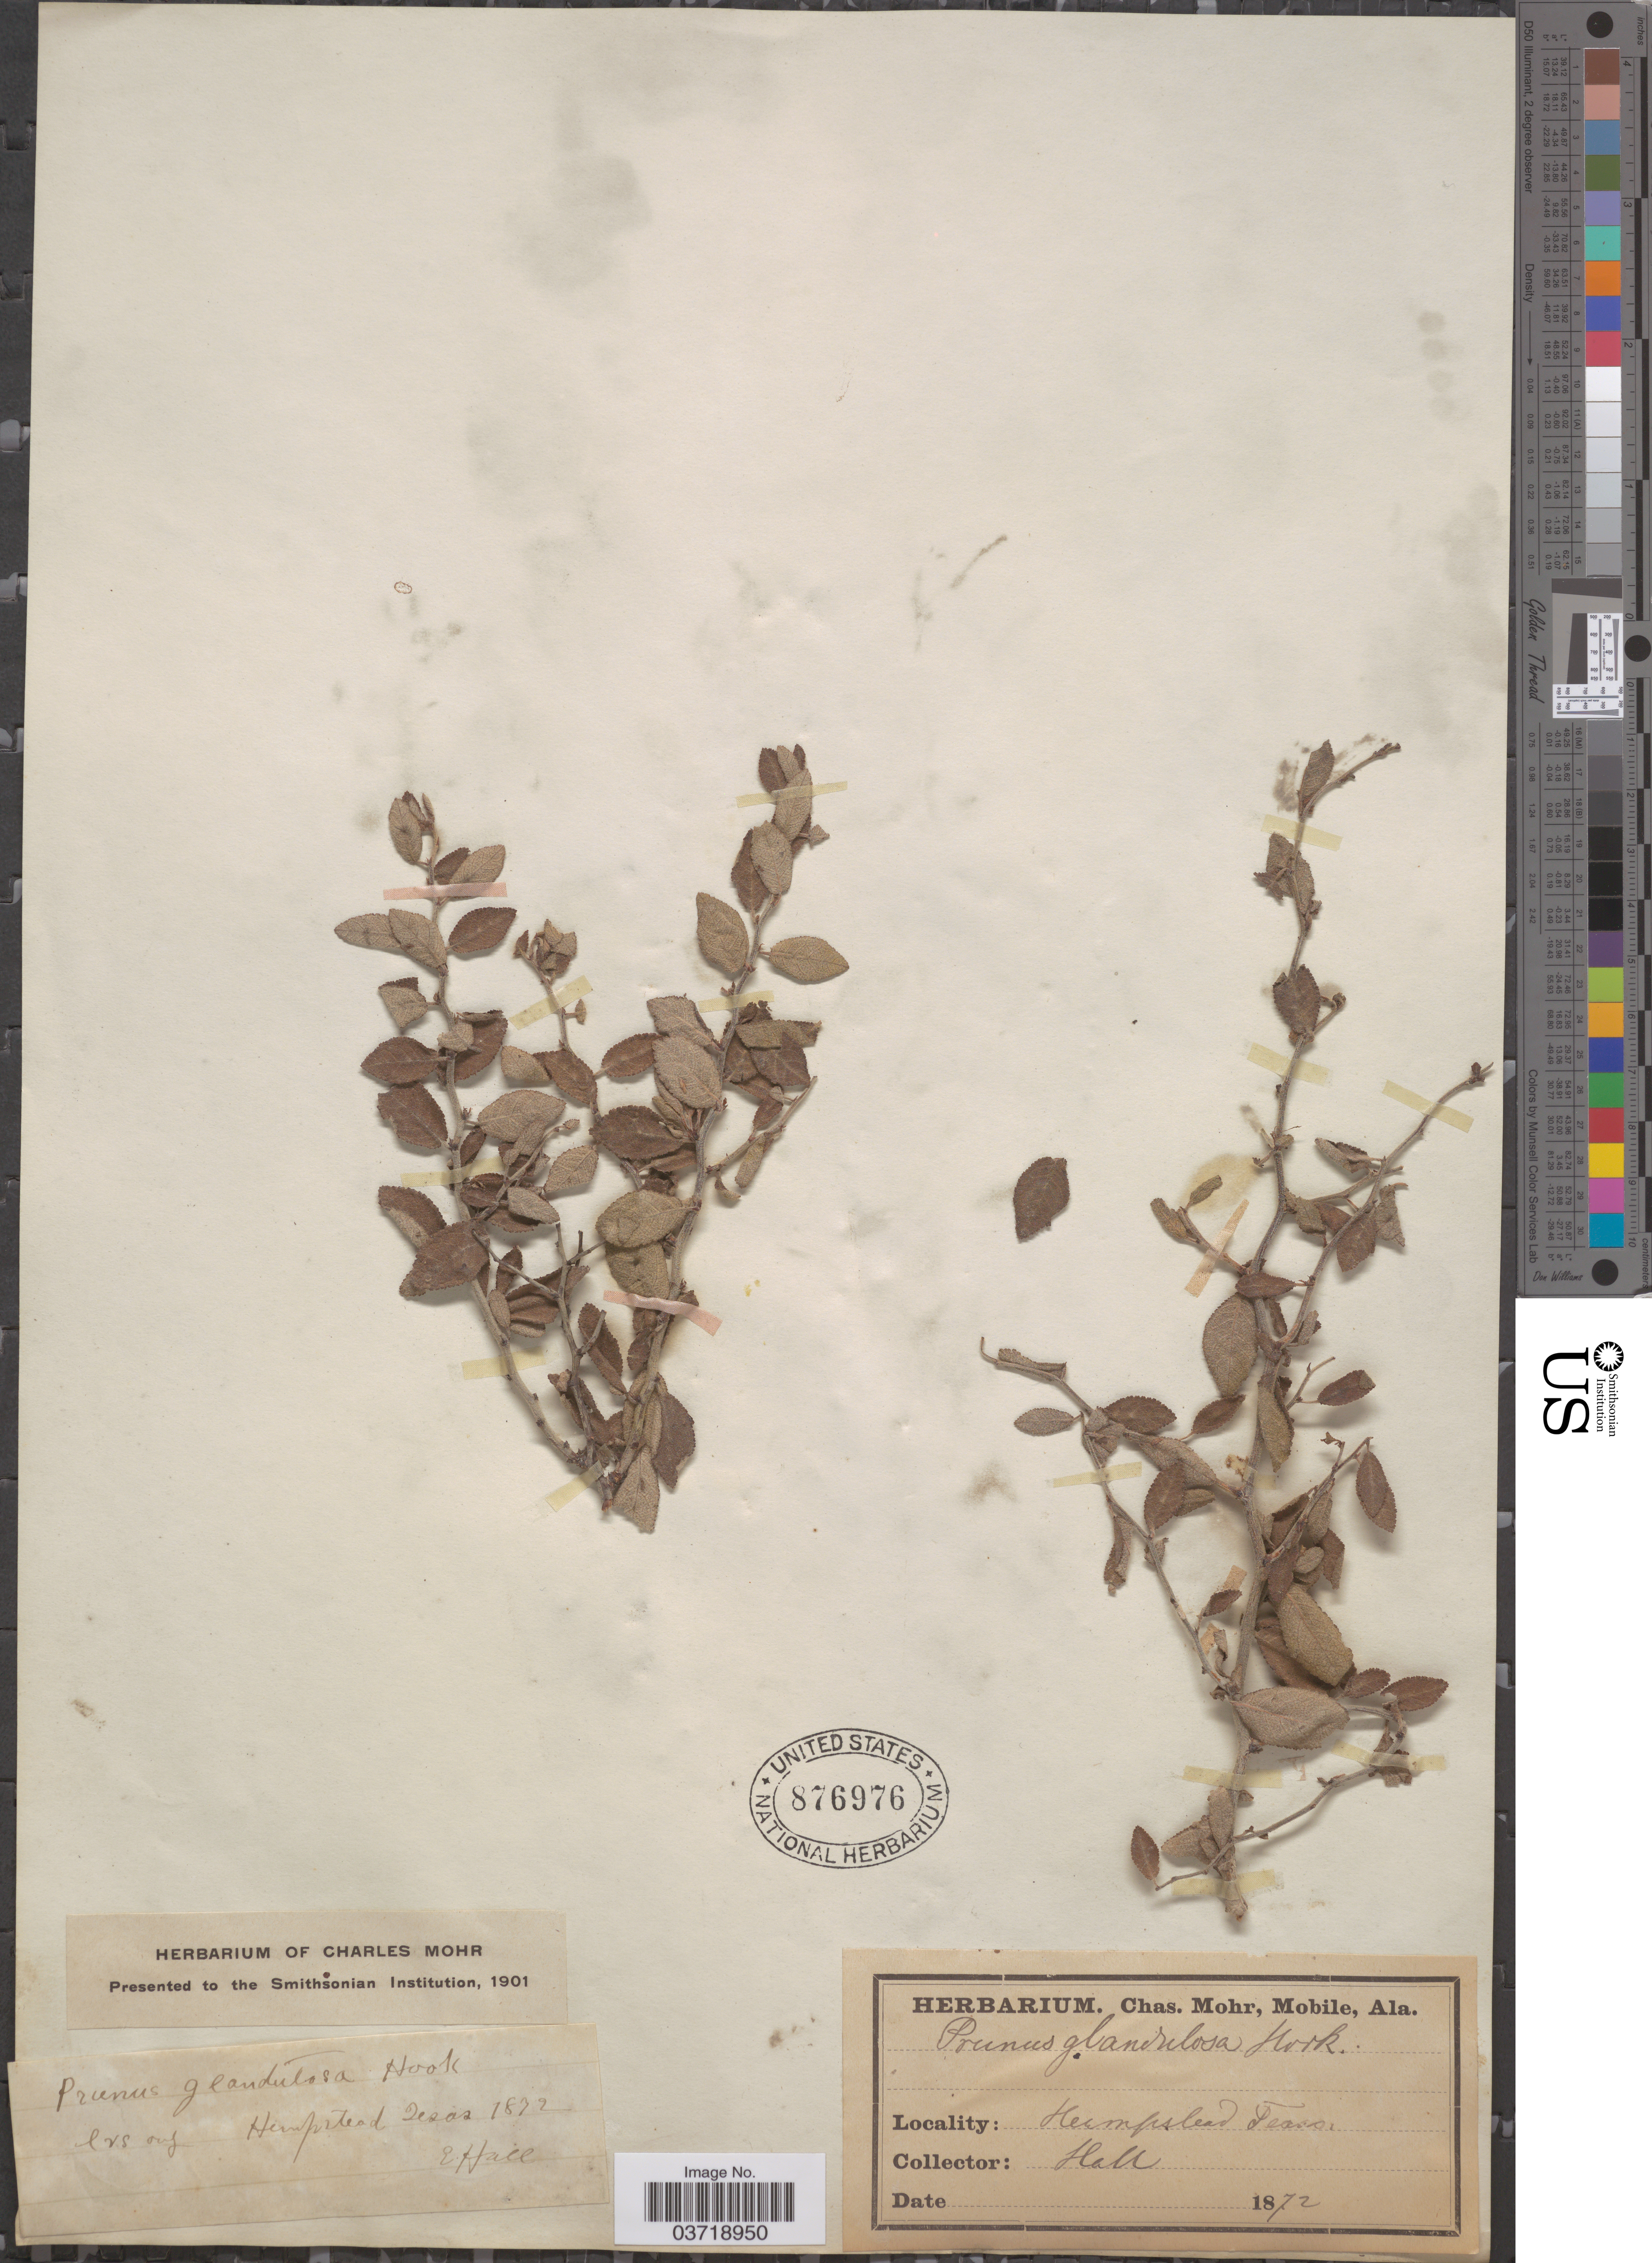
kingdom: Plantae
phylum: Tracheophyta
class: Magnoliopsida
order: Rosales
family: Rosaceae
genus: Prunus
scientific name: Prunus texana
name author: D. Dietr.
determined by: Strong, M. T., (US), Smithsonian Institution - National Museum of Natural History (UNITED STATES)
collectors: E. Hall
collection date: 1872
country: United States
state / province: Texas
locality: Hempstead.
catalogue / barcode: US 876976